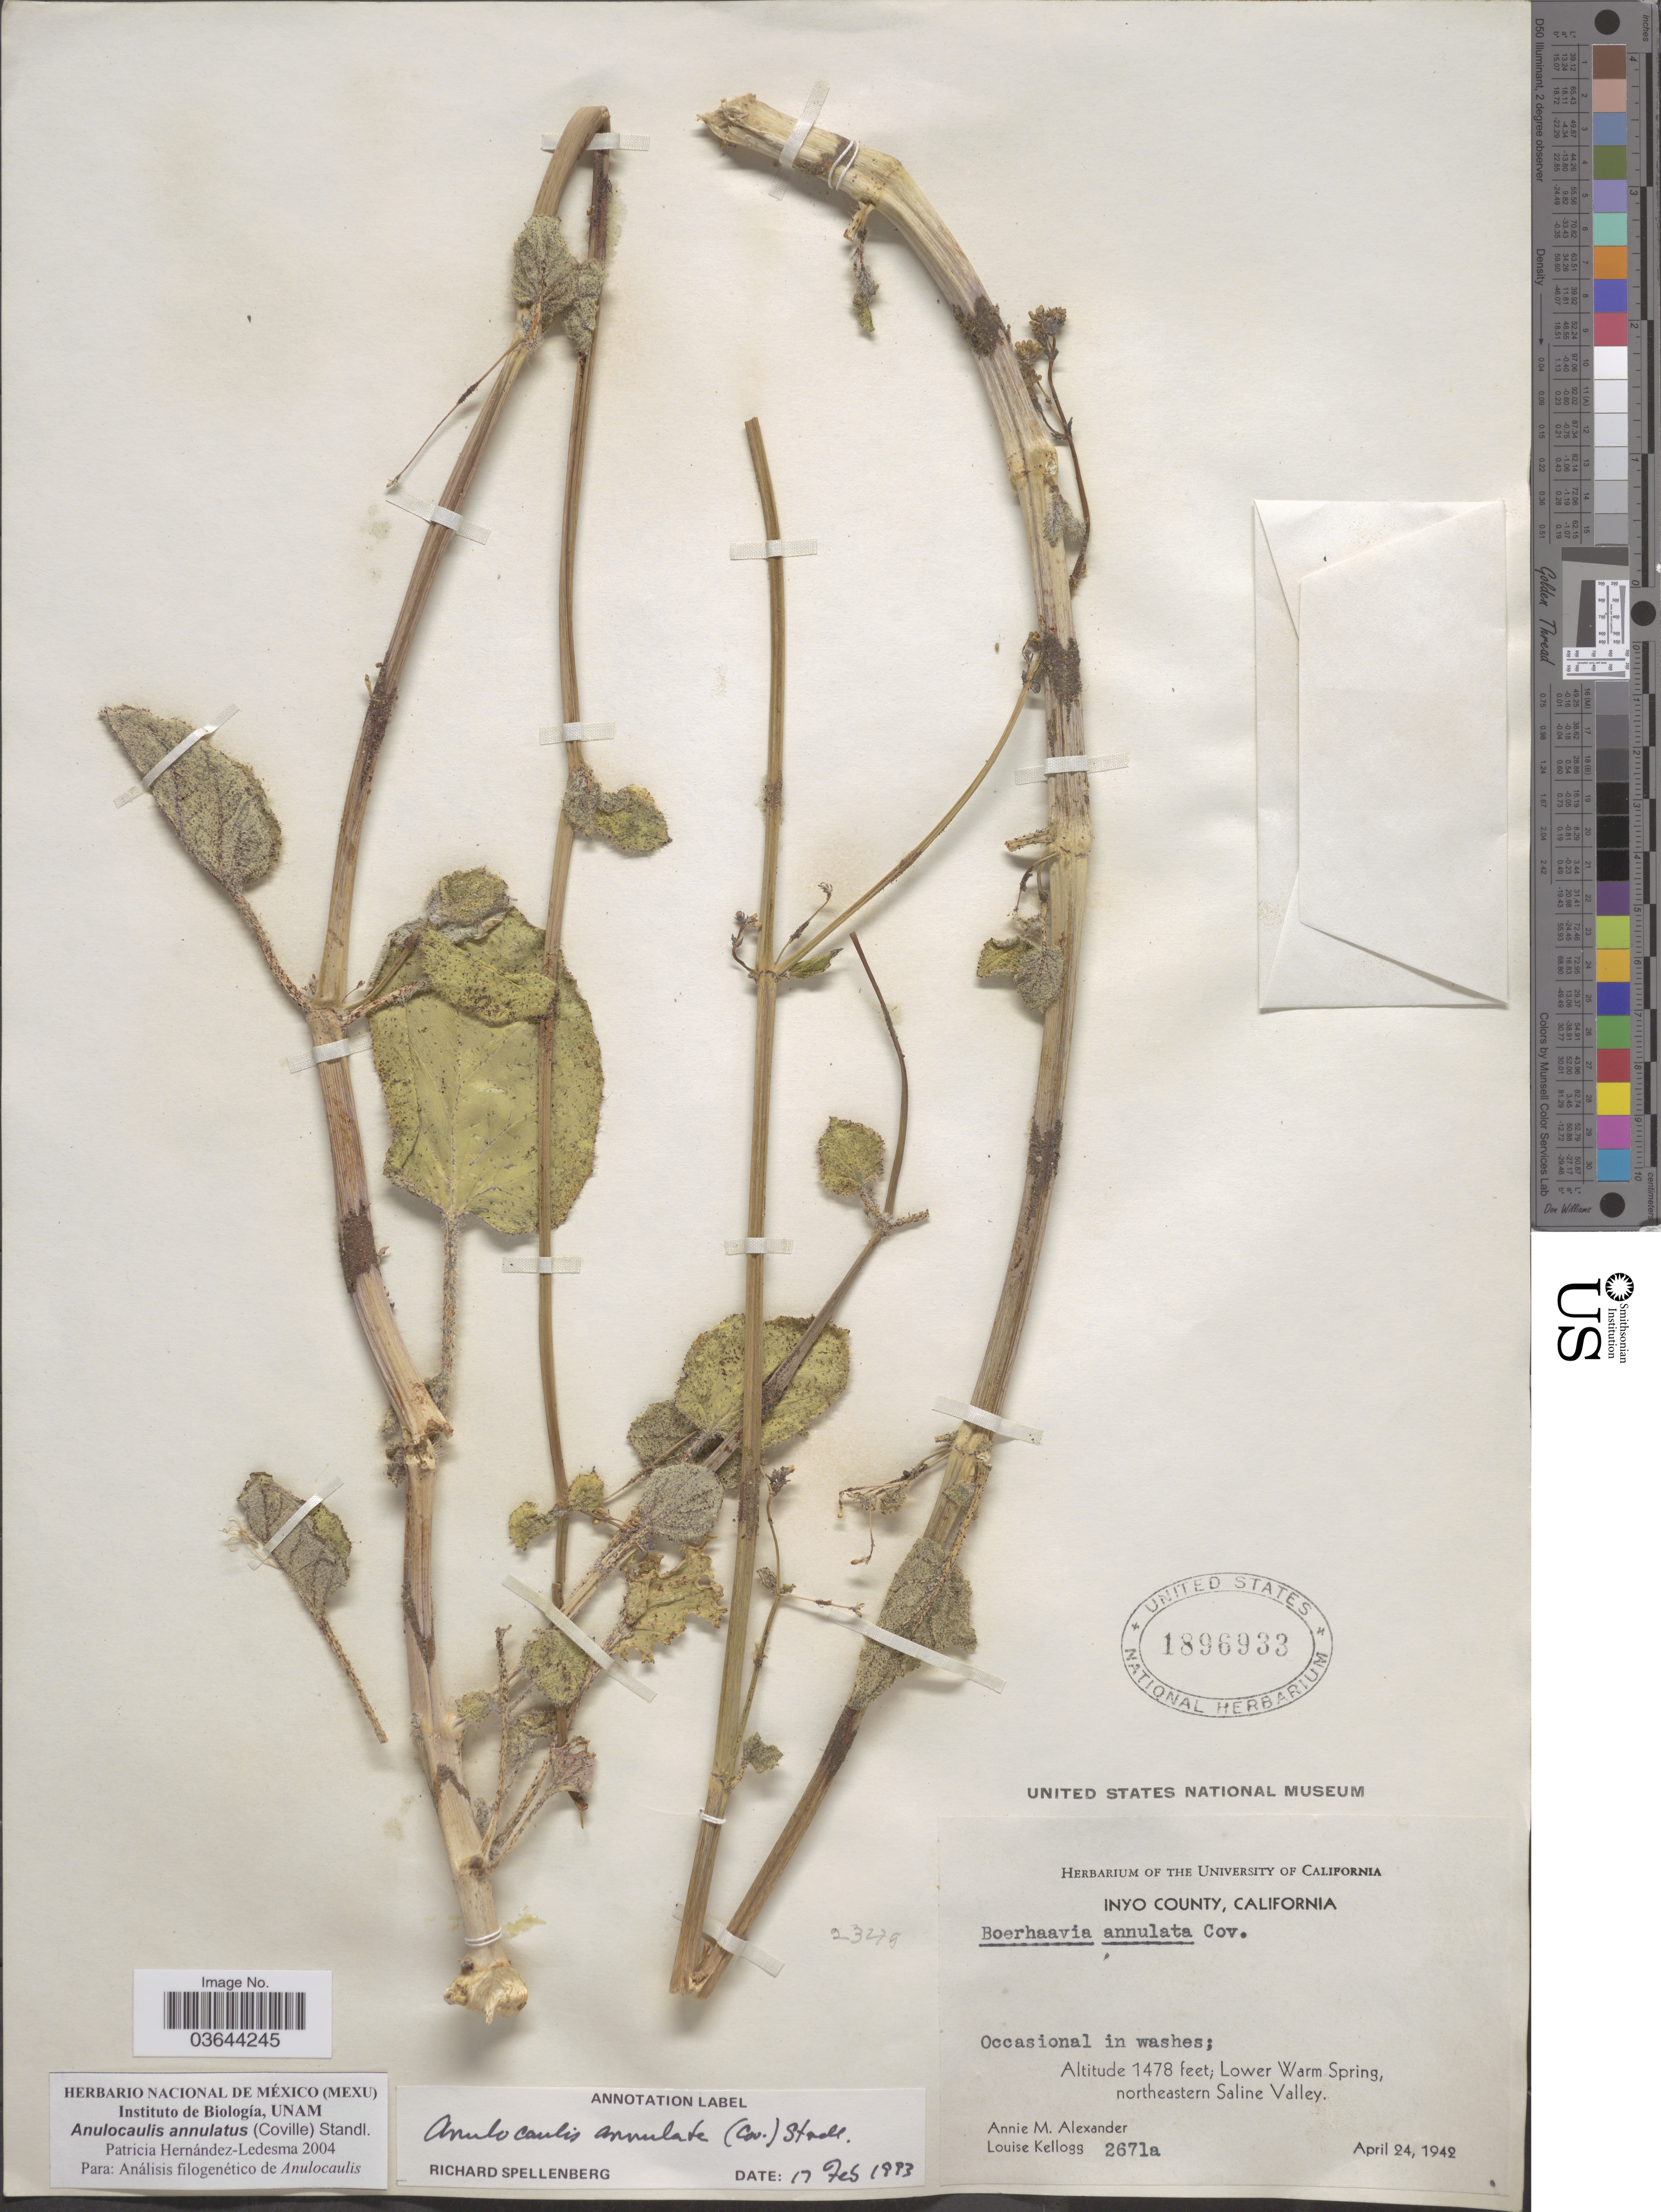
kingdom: Plantae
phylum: Tracheophyta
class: Magnoliopsida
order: Caryophyllales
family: Nyctaginaceae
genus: Anulocaulis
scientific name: Anulocaulis annulatus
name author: (Coville) Standl.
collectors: A. M. Alexander & L. Kellogg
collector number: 2671a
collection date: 1942-04-24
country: United States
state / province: California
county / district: Inyo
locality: Inyo County. Lower Warm Spring, northeastern Saline Valley.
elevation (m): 450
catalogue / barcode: US 1896933